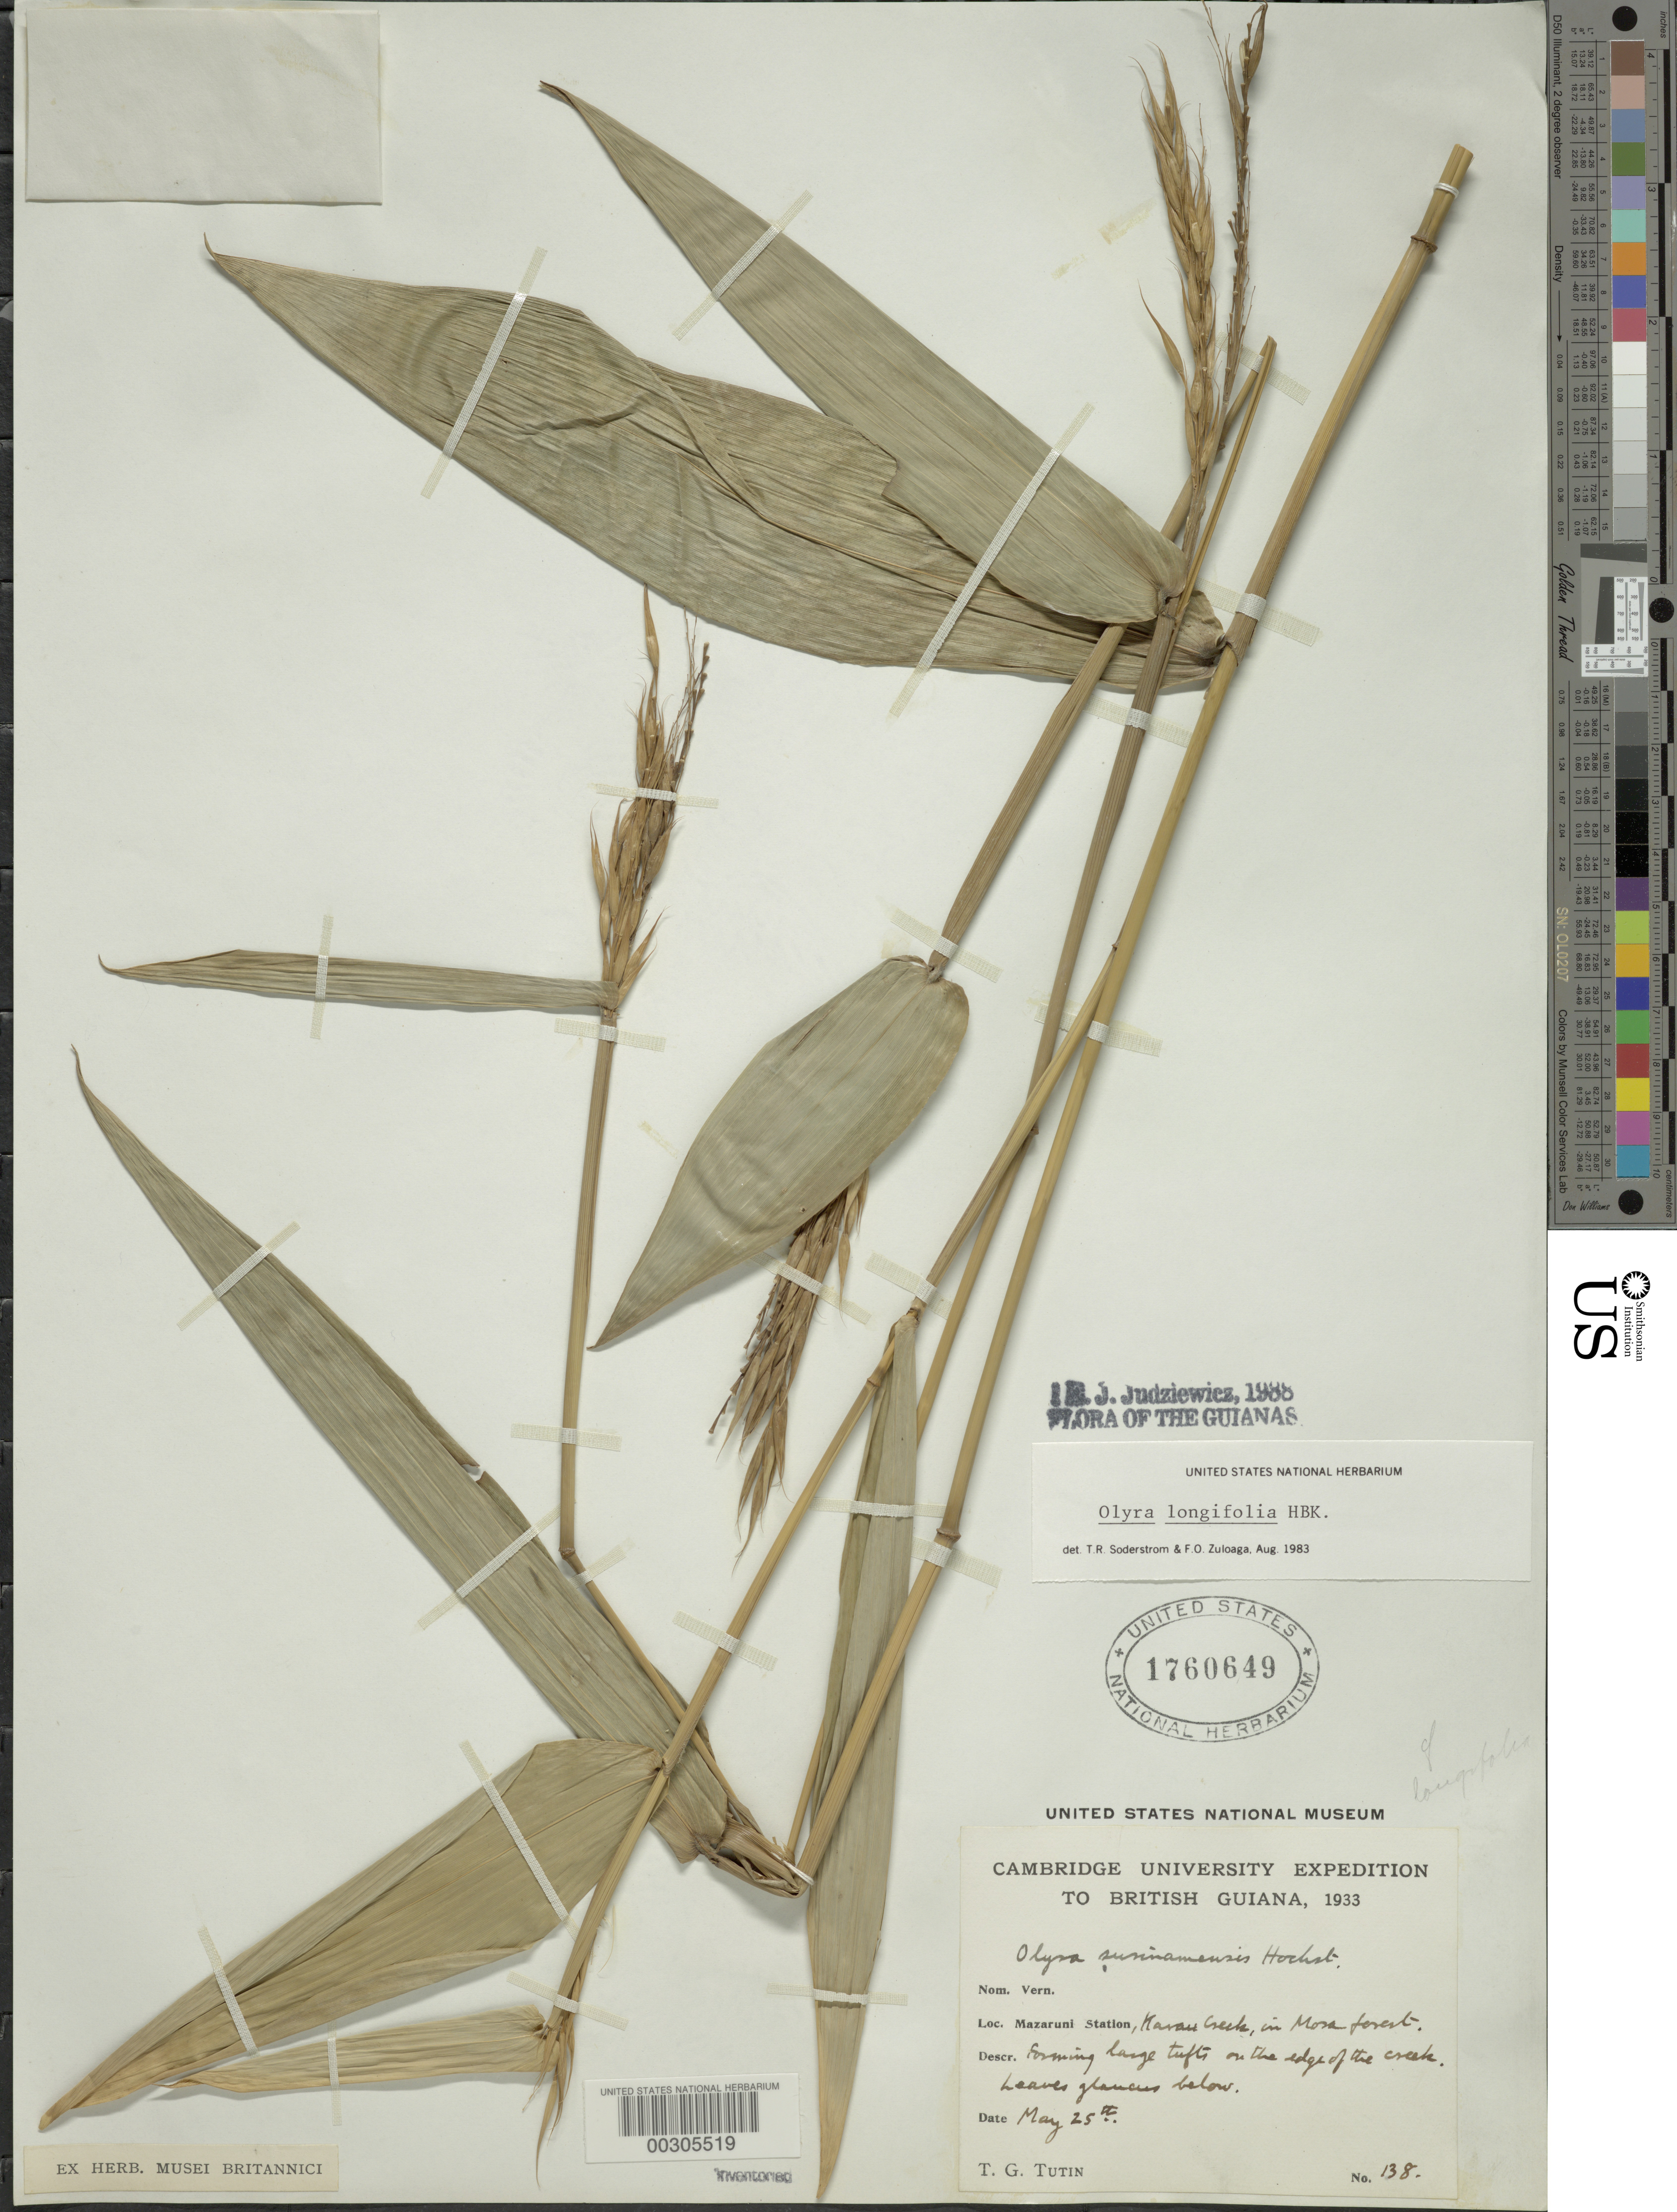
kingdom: Plantae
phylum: Tracheophyta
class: Liliopsida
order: Poales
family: Poaceae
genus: Olyra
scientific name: Olyra longifolia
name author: Kunth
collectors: T. G. Tutin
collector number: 138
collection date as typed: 25 May 1933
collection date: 1933-05-25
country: Guyana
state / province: Cuyuni-Mazaruni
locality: Mazaruni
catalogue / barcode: US 1760649